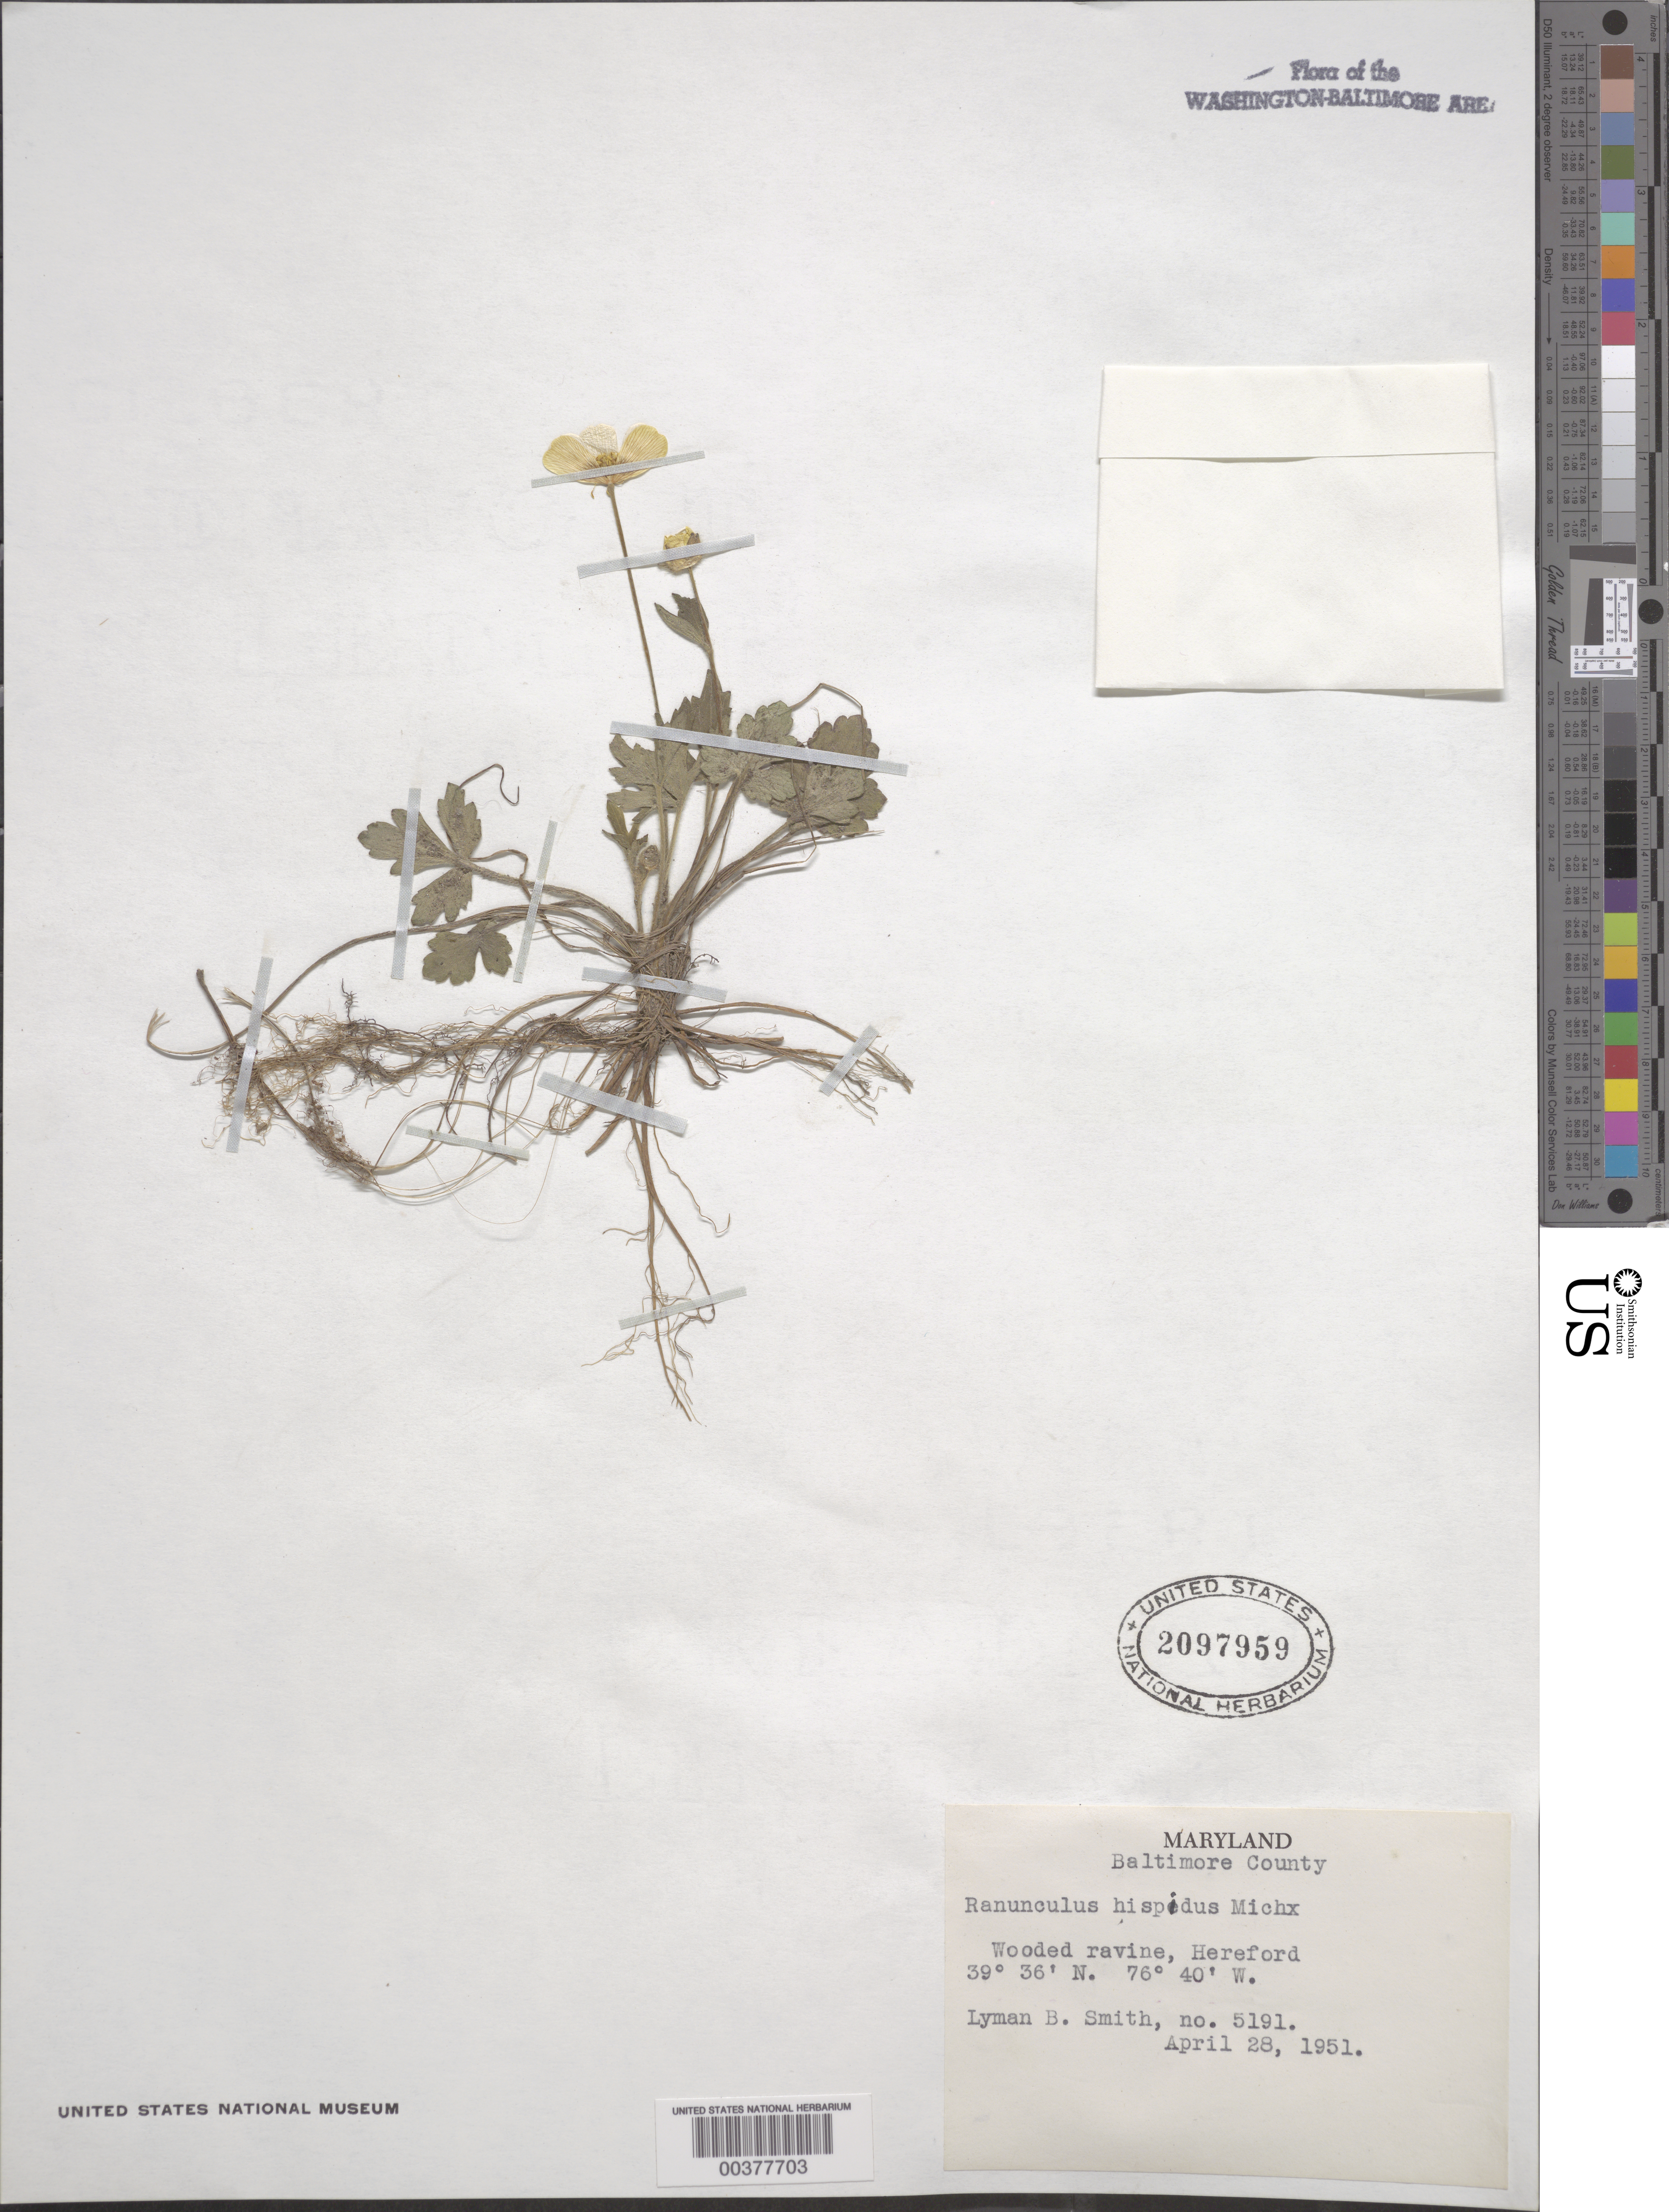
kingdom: Plantae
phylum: Tracheophyta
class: Magnoliopsida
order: Ranunculales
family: Ranunculaceae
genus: Ranunculus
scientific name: Ranunculus hispidus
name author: Michx.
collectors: L. Smith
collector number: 5191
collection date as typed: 28 Apr 1951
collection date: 1951-04-28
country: United States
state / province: Maryland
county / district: Baltimore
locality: Hereford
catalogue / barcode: US 2097959